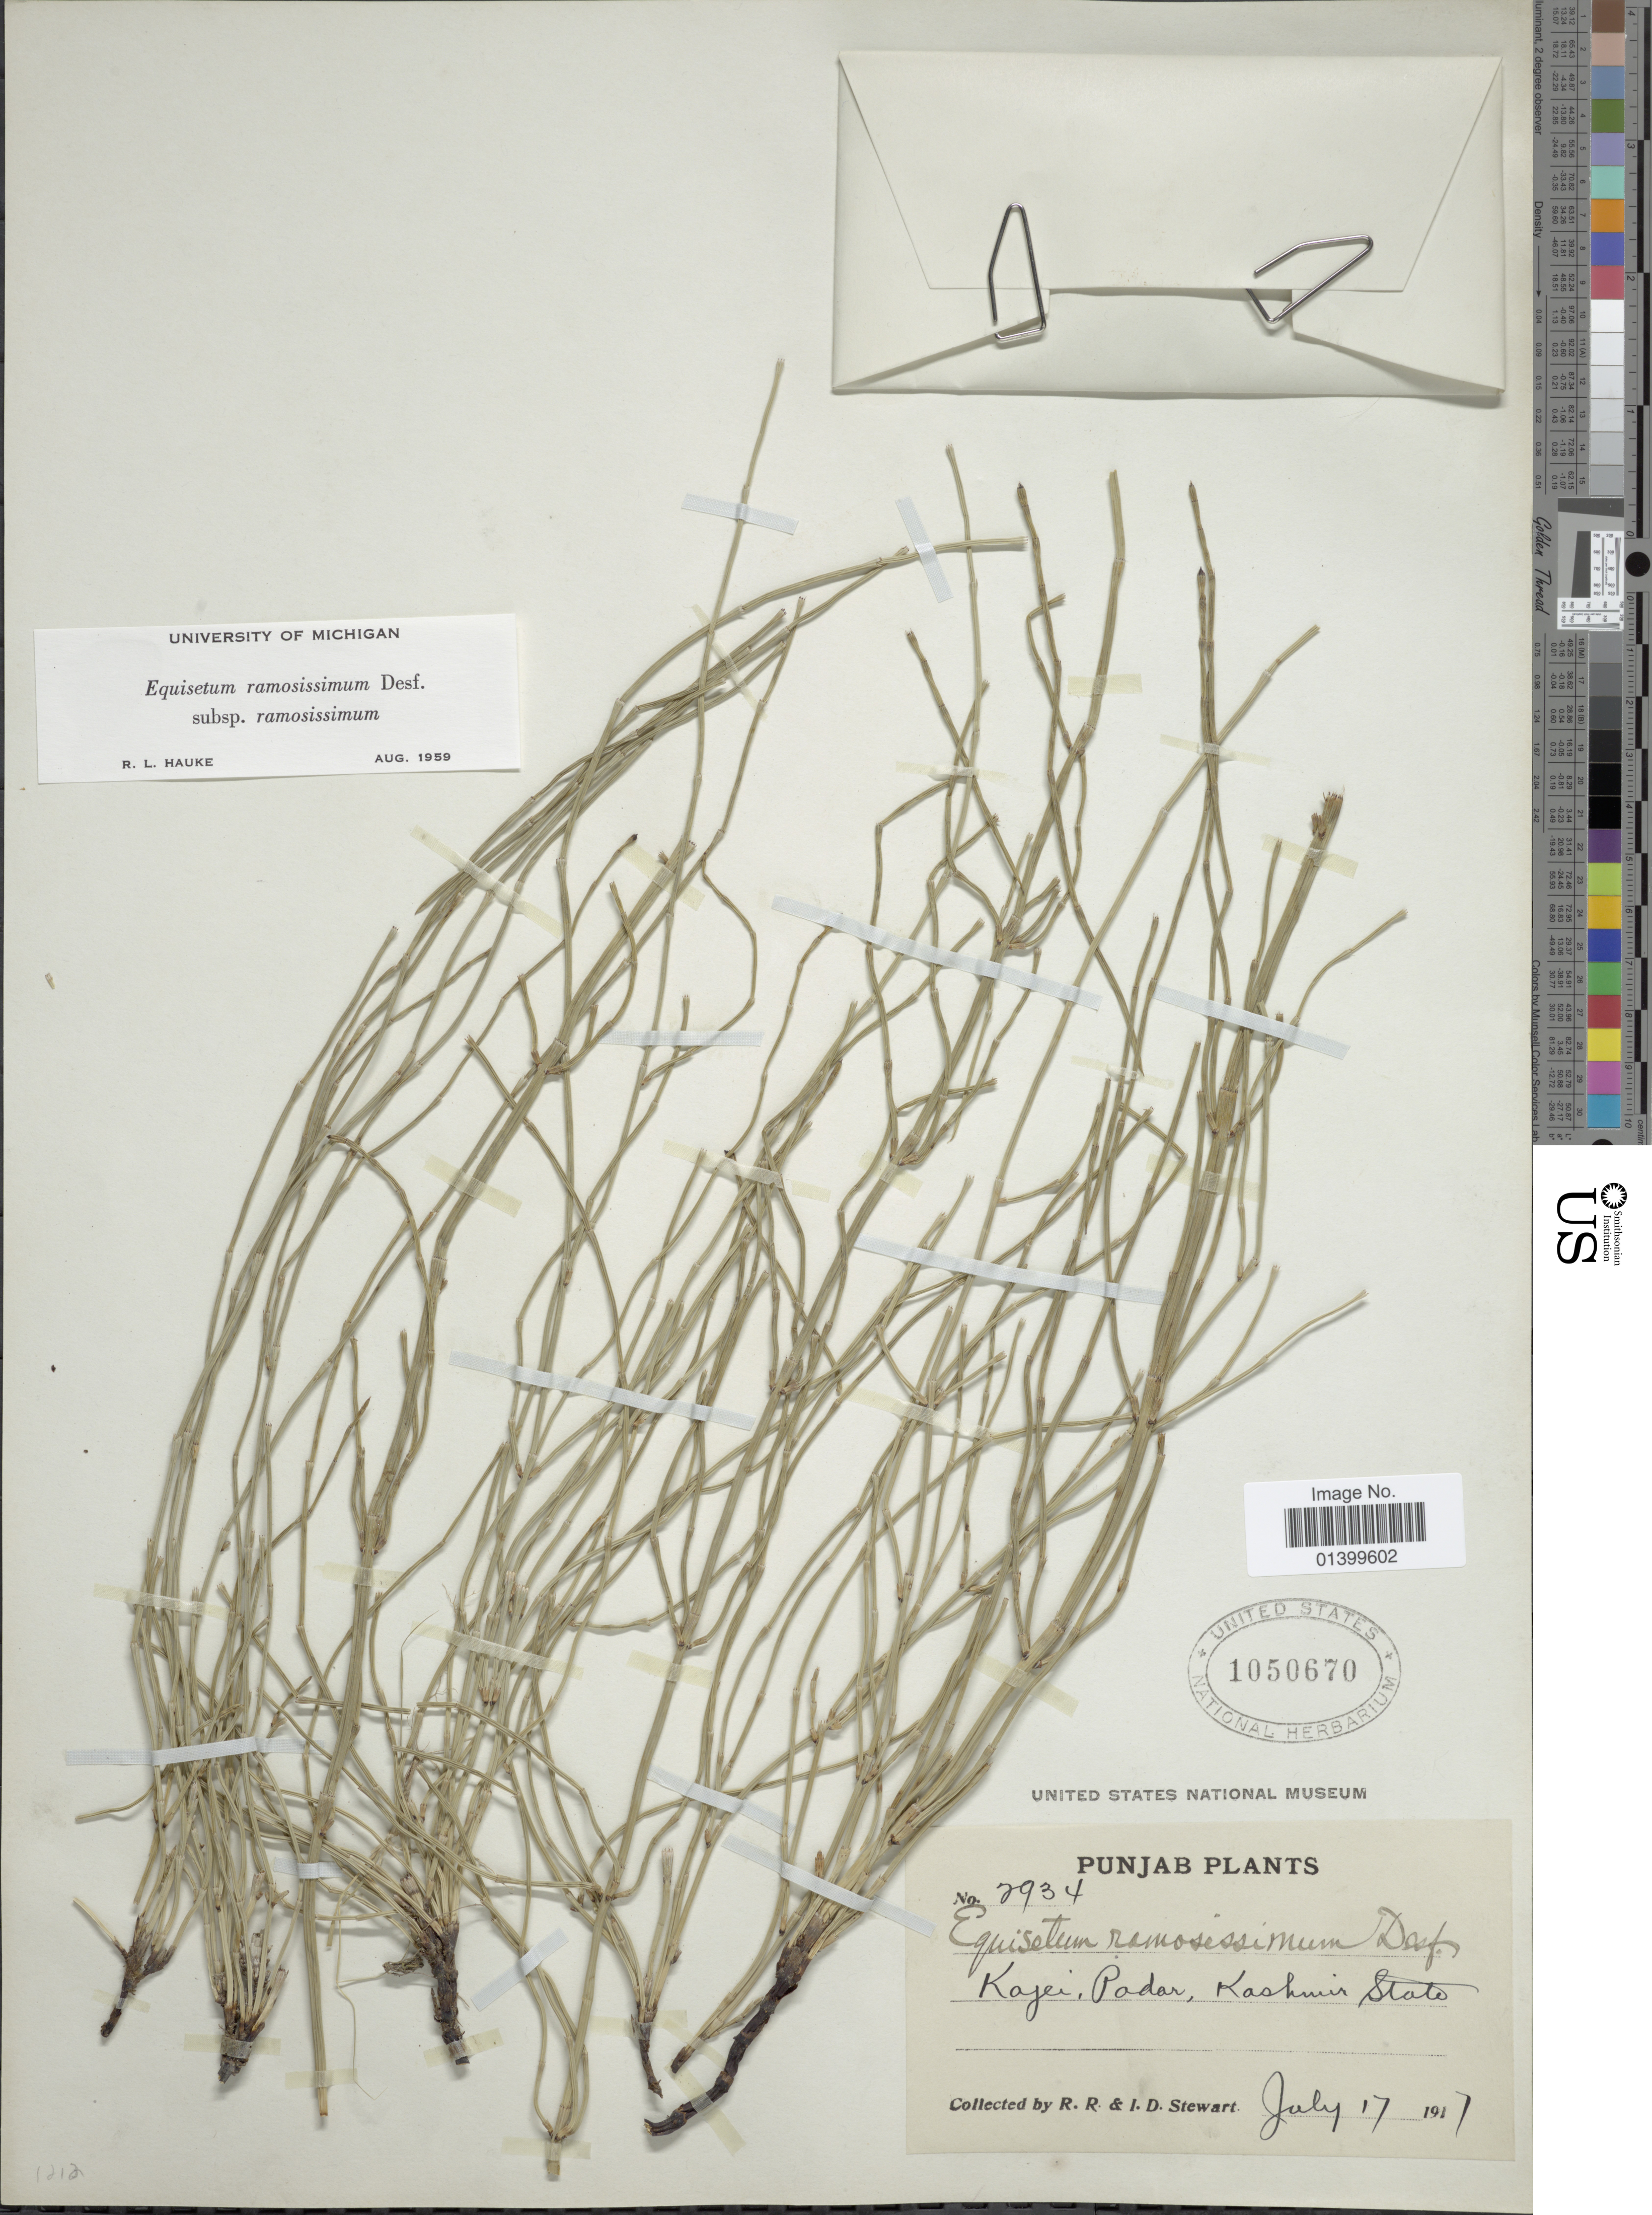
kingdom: Plantae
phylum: Tracheophyta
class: Polypodiopsida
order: Equisetales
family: Equisetaceae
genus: Equisetum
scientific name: Equisetum ramosissimum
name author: Desf.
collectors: R. R. Stewart & I. Stewart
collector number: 2934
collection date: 1917-07-17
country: India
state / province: Punjab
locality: Punjab Plants. Kajei, Padar, Kashmir State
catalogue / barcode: US 1050670